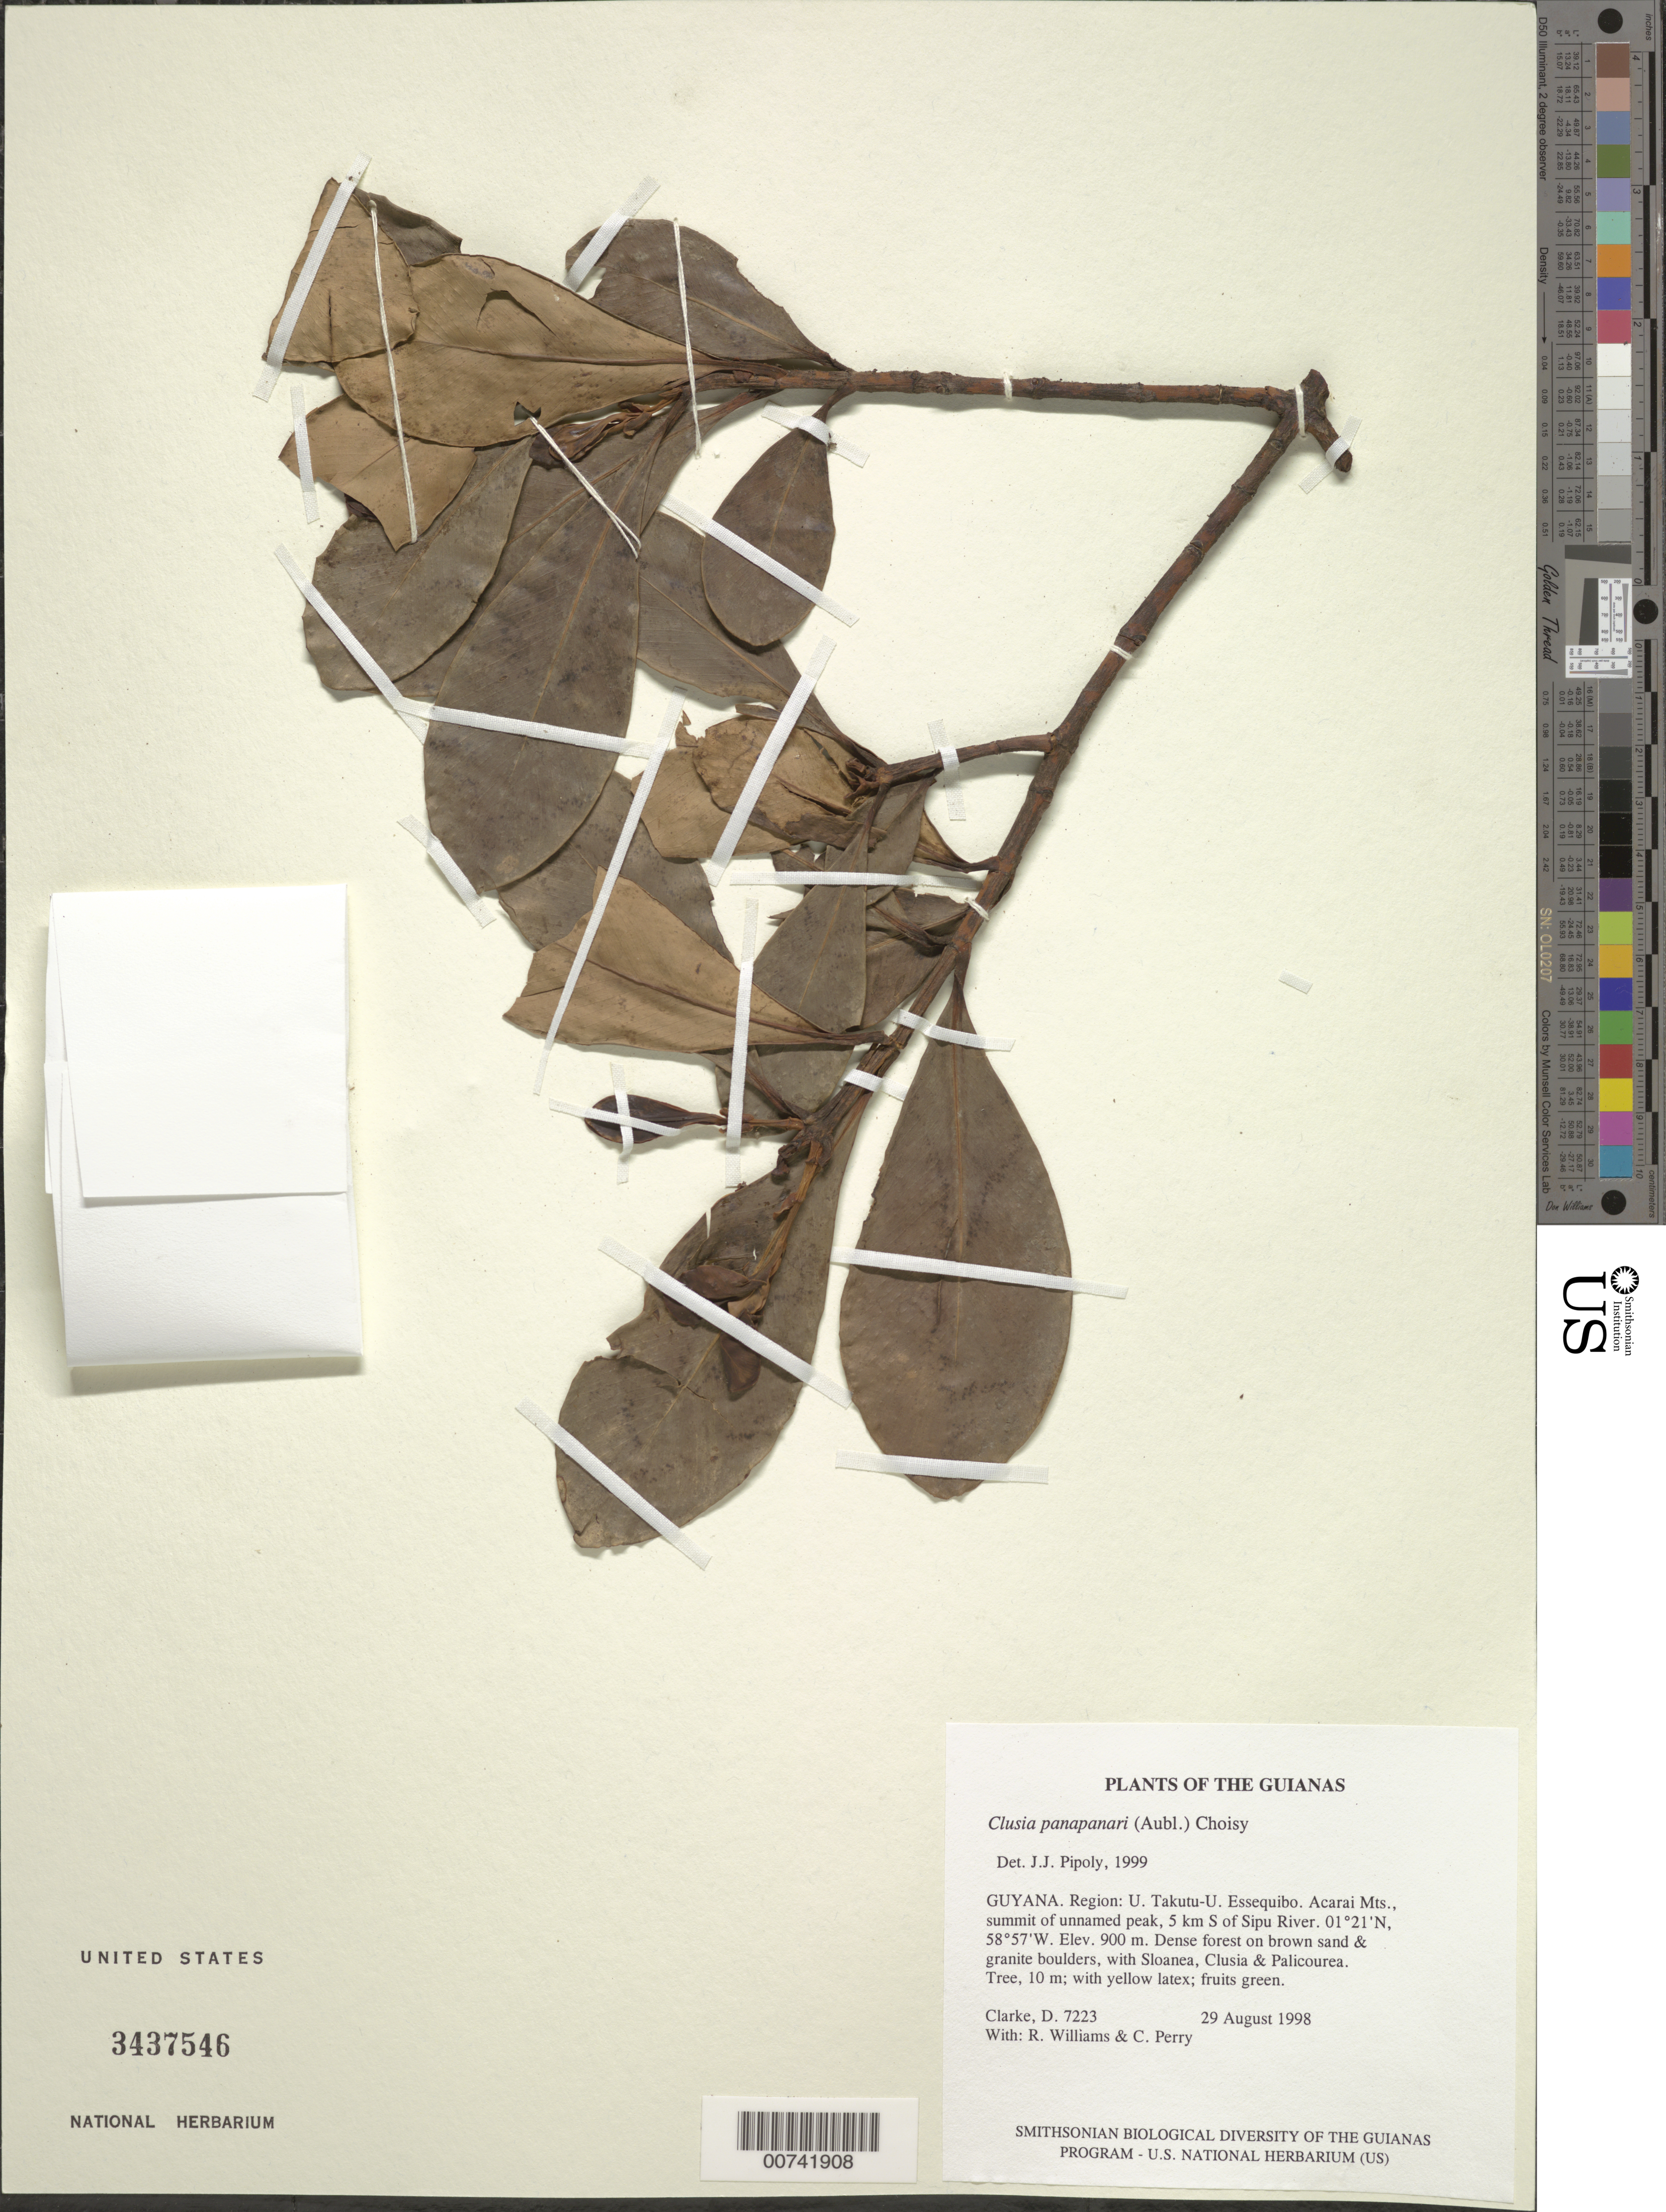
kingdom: Plantae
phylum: Tracheophyta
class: Magnoliopsida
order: Malpighiales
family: Clusiaceae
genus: Clusia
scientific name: Clusia panapanari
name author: (Aubl.) Choisy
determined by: Pipoly, J. J., III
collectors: H. D. Clarke, R. Williams & C. Perry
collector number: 7223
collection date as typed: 29 August 1998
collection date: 1998-08-29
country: Guyana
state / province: U. Takutu-U. Essequibo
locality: Acarai Mts., summit of unnamed peak, 5 km S of Sipu River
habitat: Dense forest on brown sand & granite boulders, with Sloanea, Clusia & Palicourea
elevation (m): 900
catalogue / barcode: US 3437546